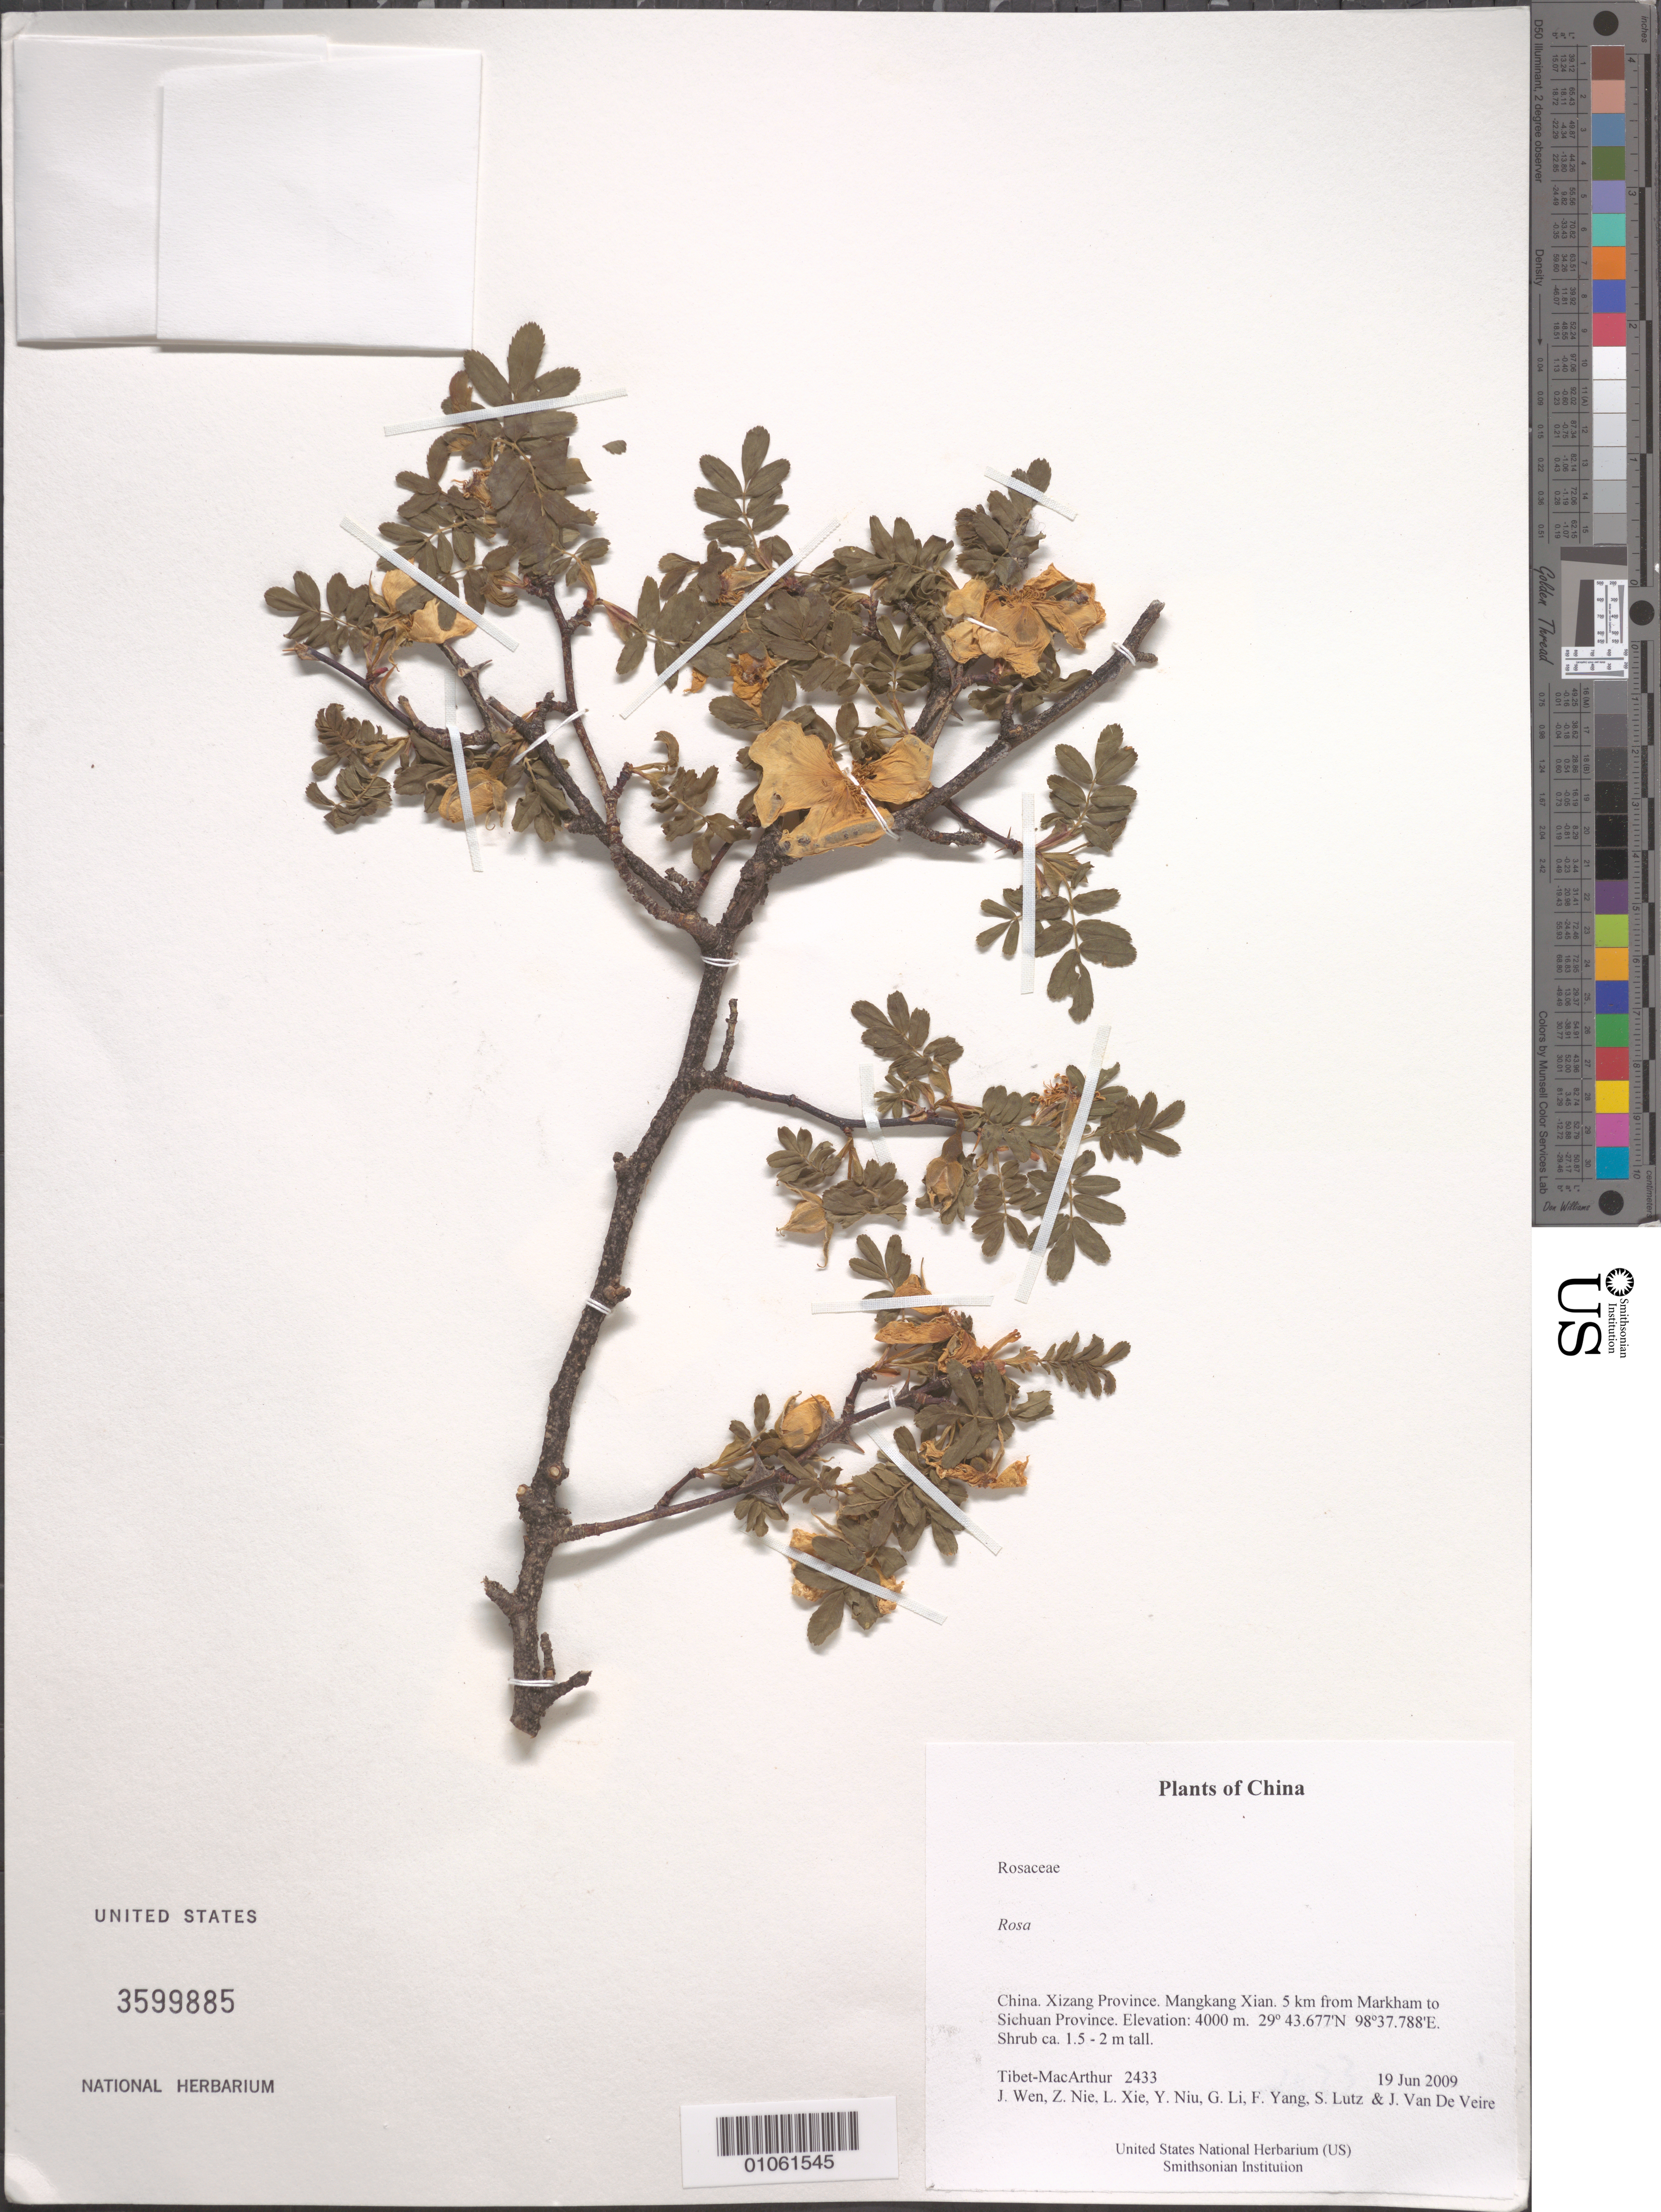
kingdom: Plantae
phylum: Tracheophyta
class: Magnoliopsida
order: Rosales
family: Rosaceae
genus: Rosa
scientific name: Rosa sp.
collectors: Tibet-MacArthur, J. Wen, Z. Nie, L. Xie, Y. Niu, G. Li, F. Yang, S. Lutz & J. Van De Veire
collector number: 2433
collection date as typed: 19 Jun 2009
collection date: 2009-06-19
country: China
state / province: Xizang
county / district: Mangkang Xian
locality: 5 km from Markham to Sichuan Province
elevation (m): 4000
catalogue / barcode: US 3599885